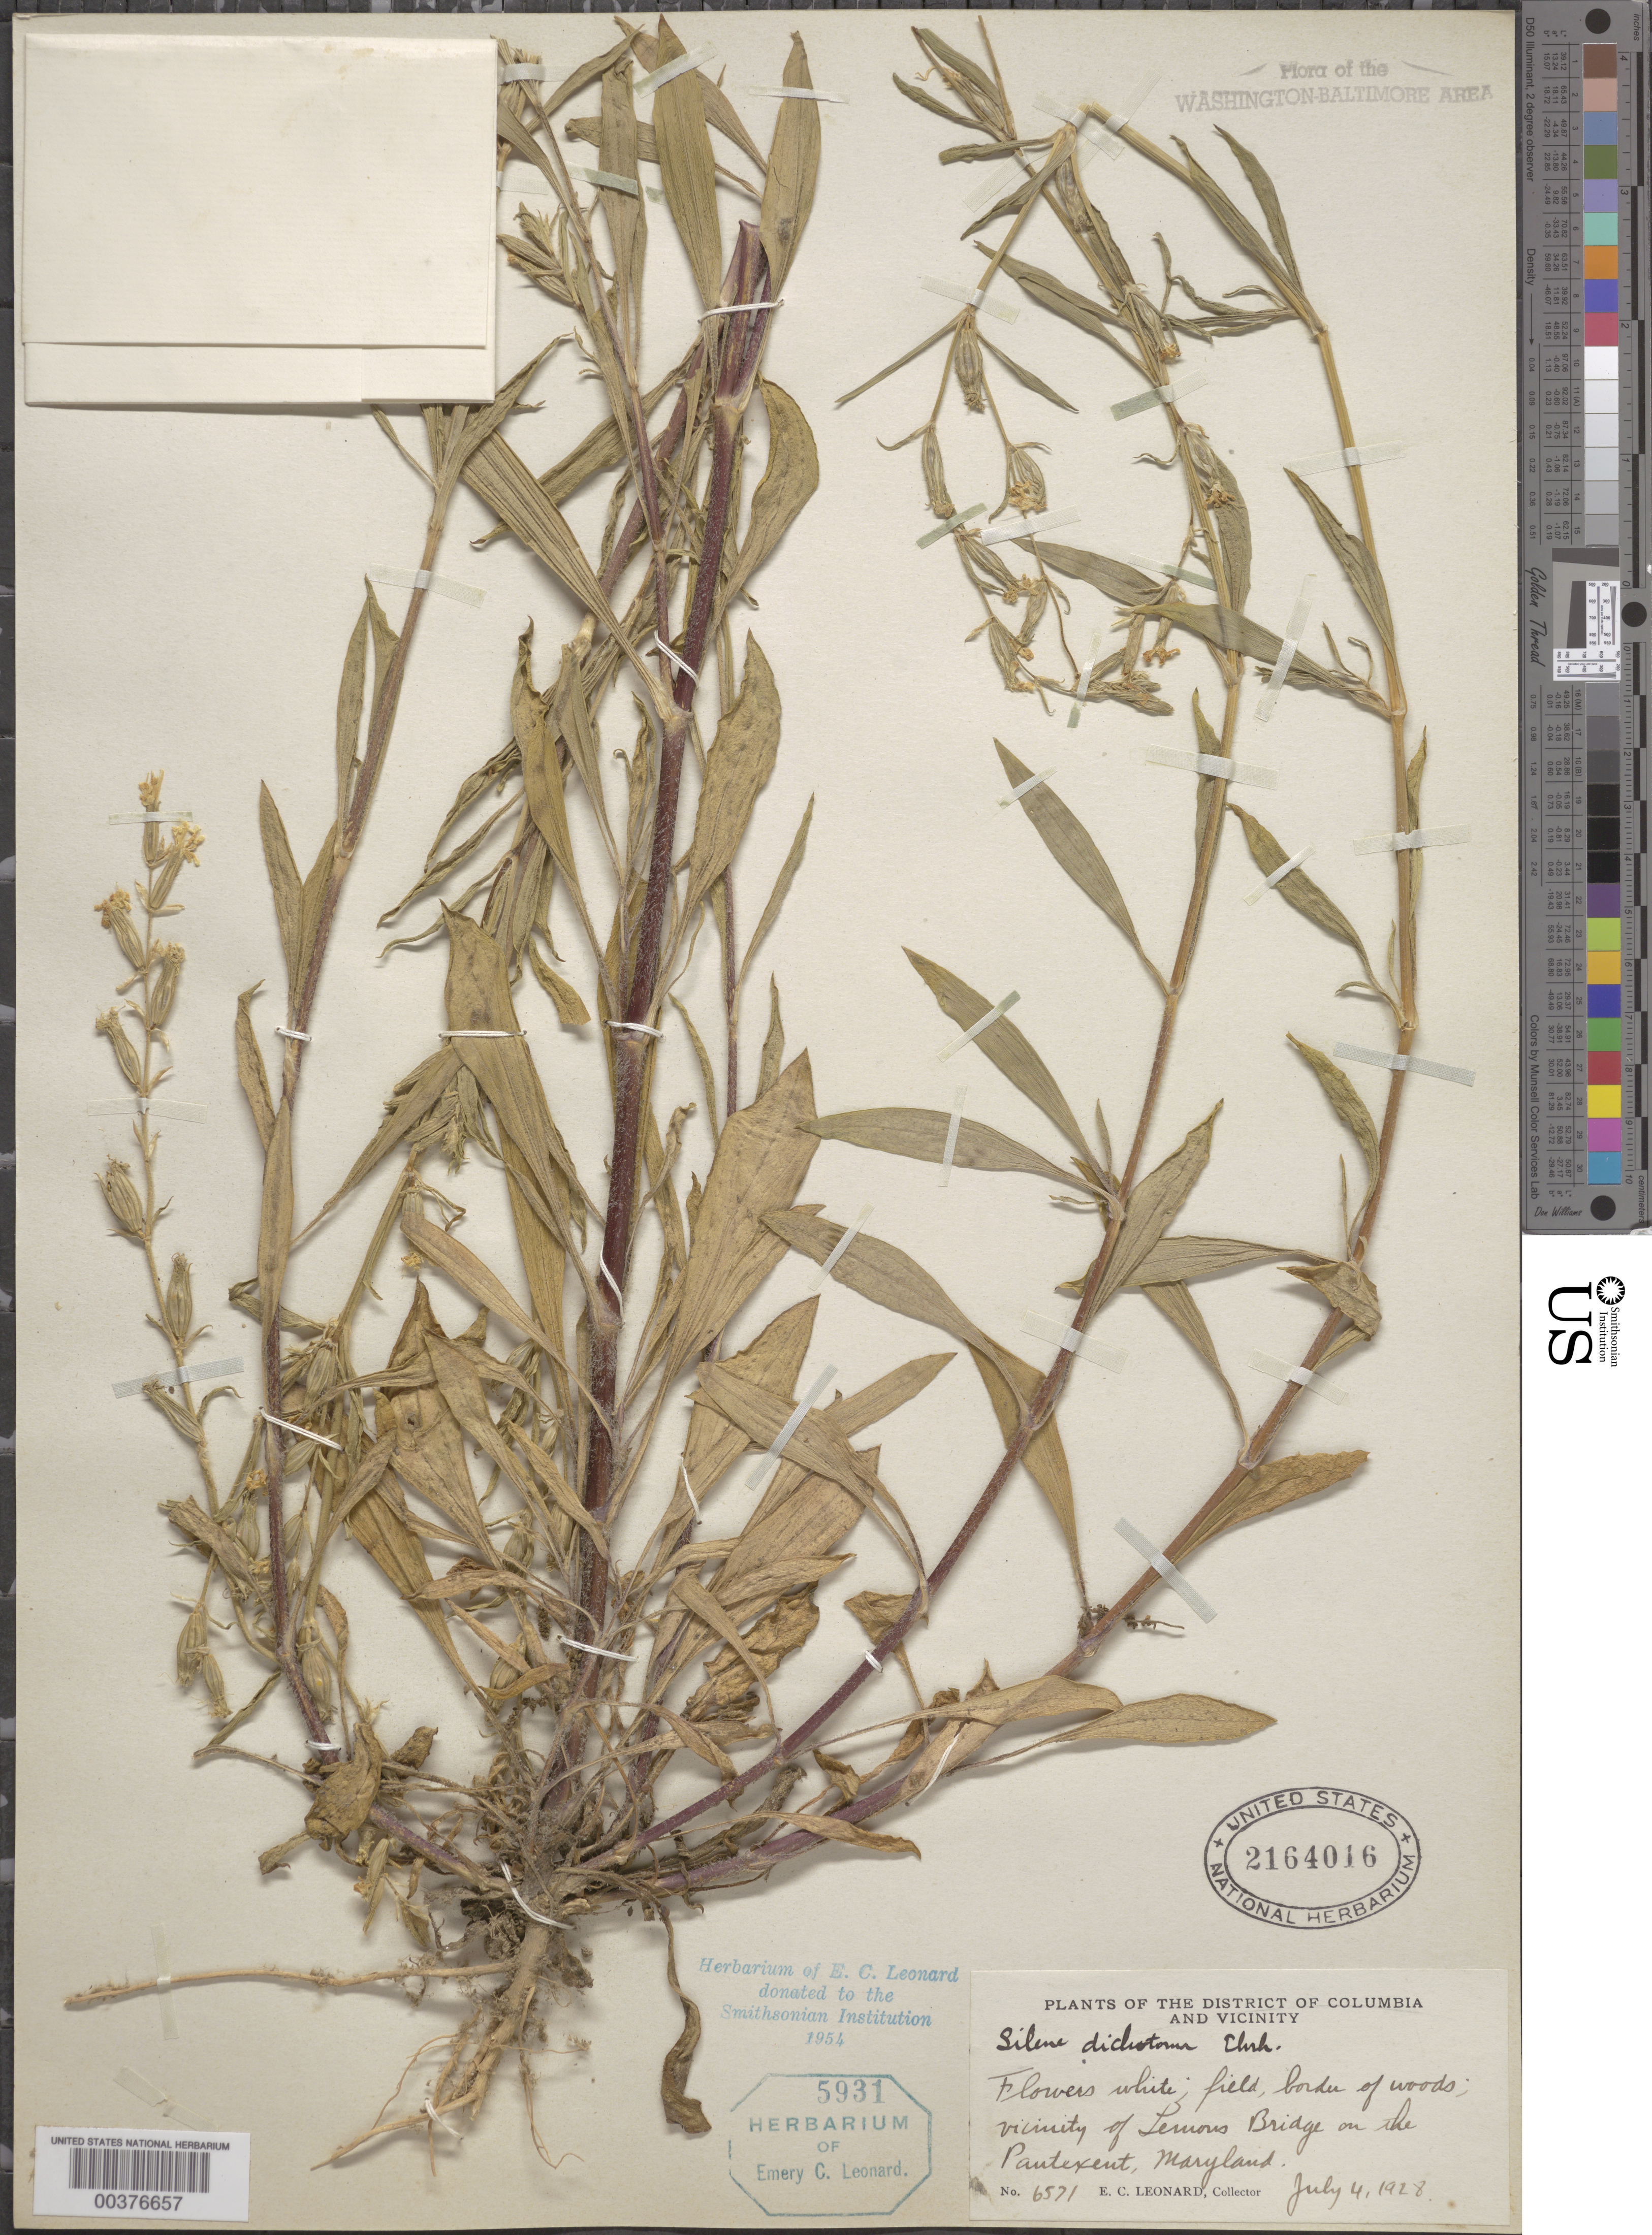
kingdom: Plantae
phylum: Tracheophyta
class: Magnoliopsida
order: Caryophyllales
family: Caryophyllaceae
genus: Silene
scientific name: Silene dichotoma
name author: Ehrh.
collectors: E. C. Leonard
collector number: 6571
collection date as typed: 04 Jul 1928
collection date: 1928-07-04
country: United States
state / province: Maryland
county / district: Prince George's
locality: Lemons Bridge vicinity on the Patuxent River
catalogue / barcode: US 2164016